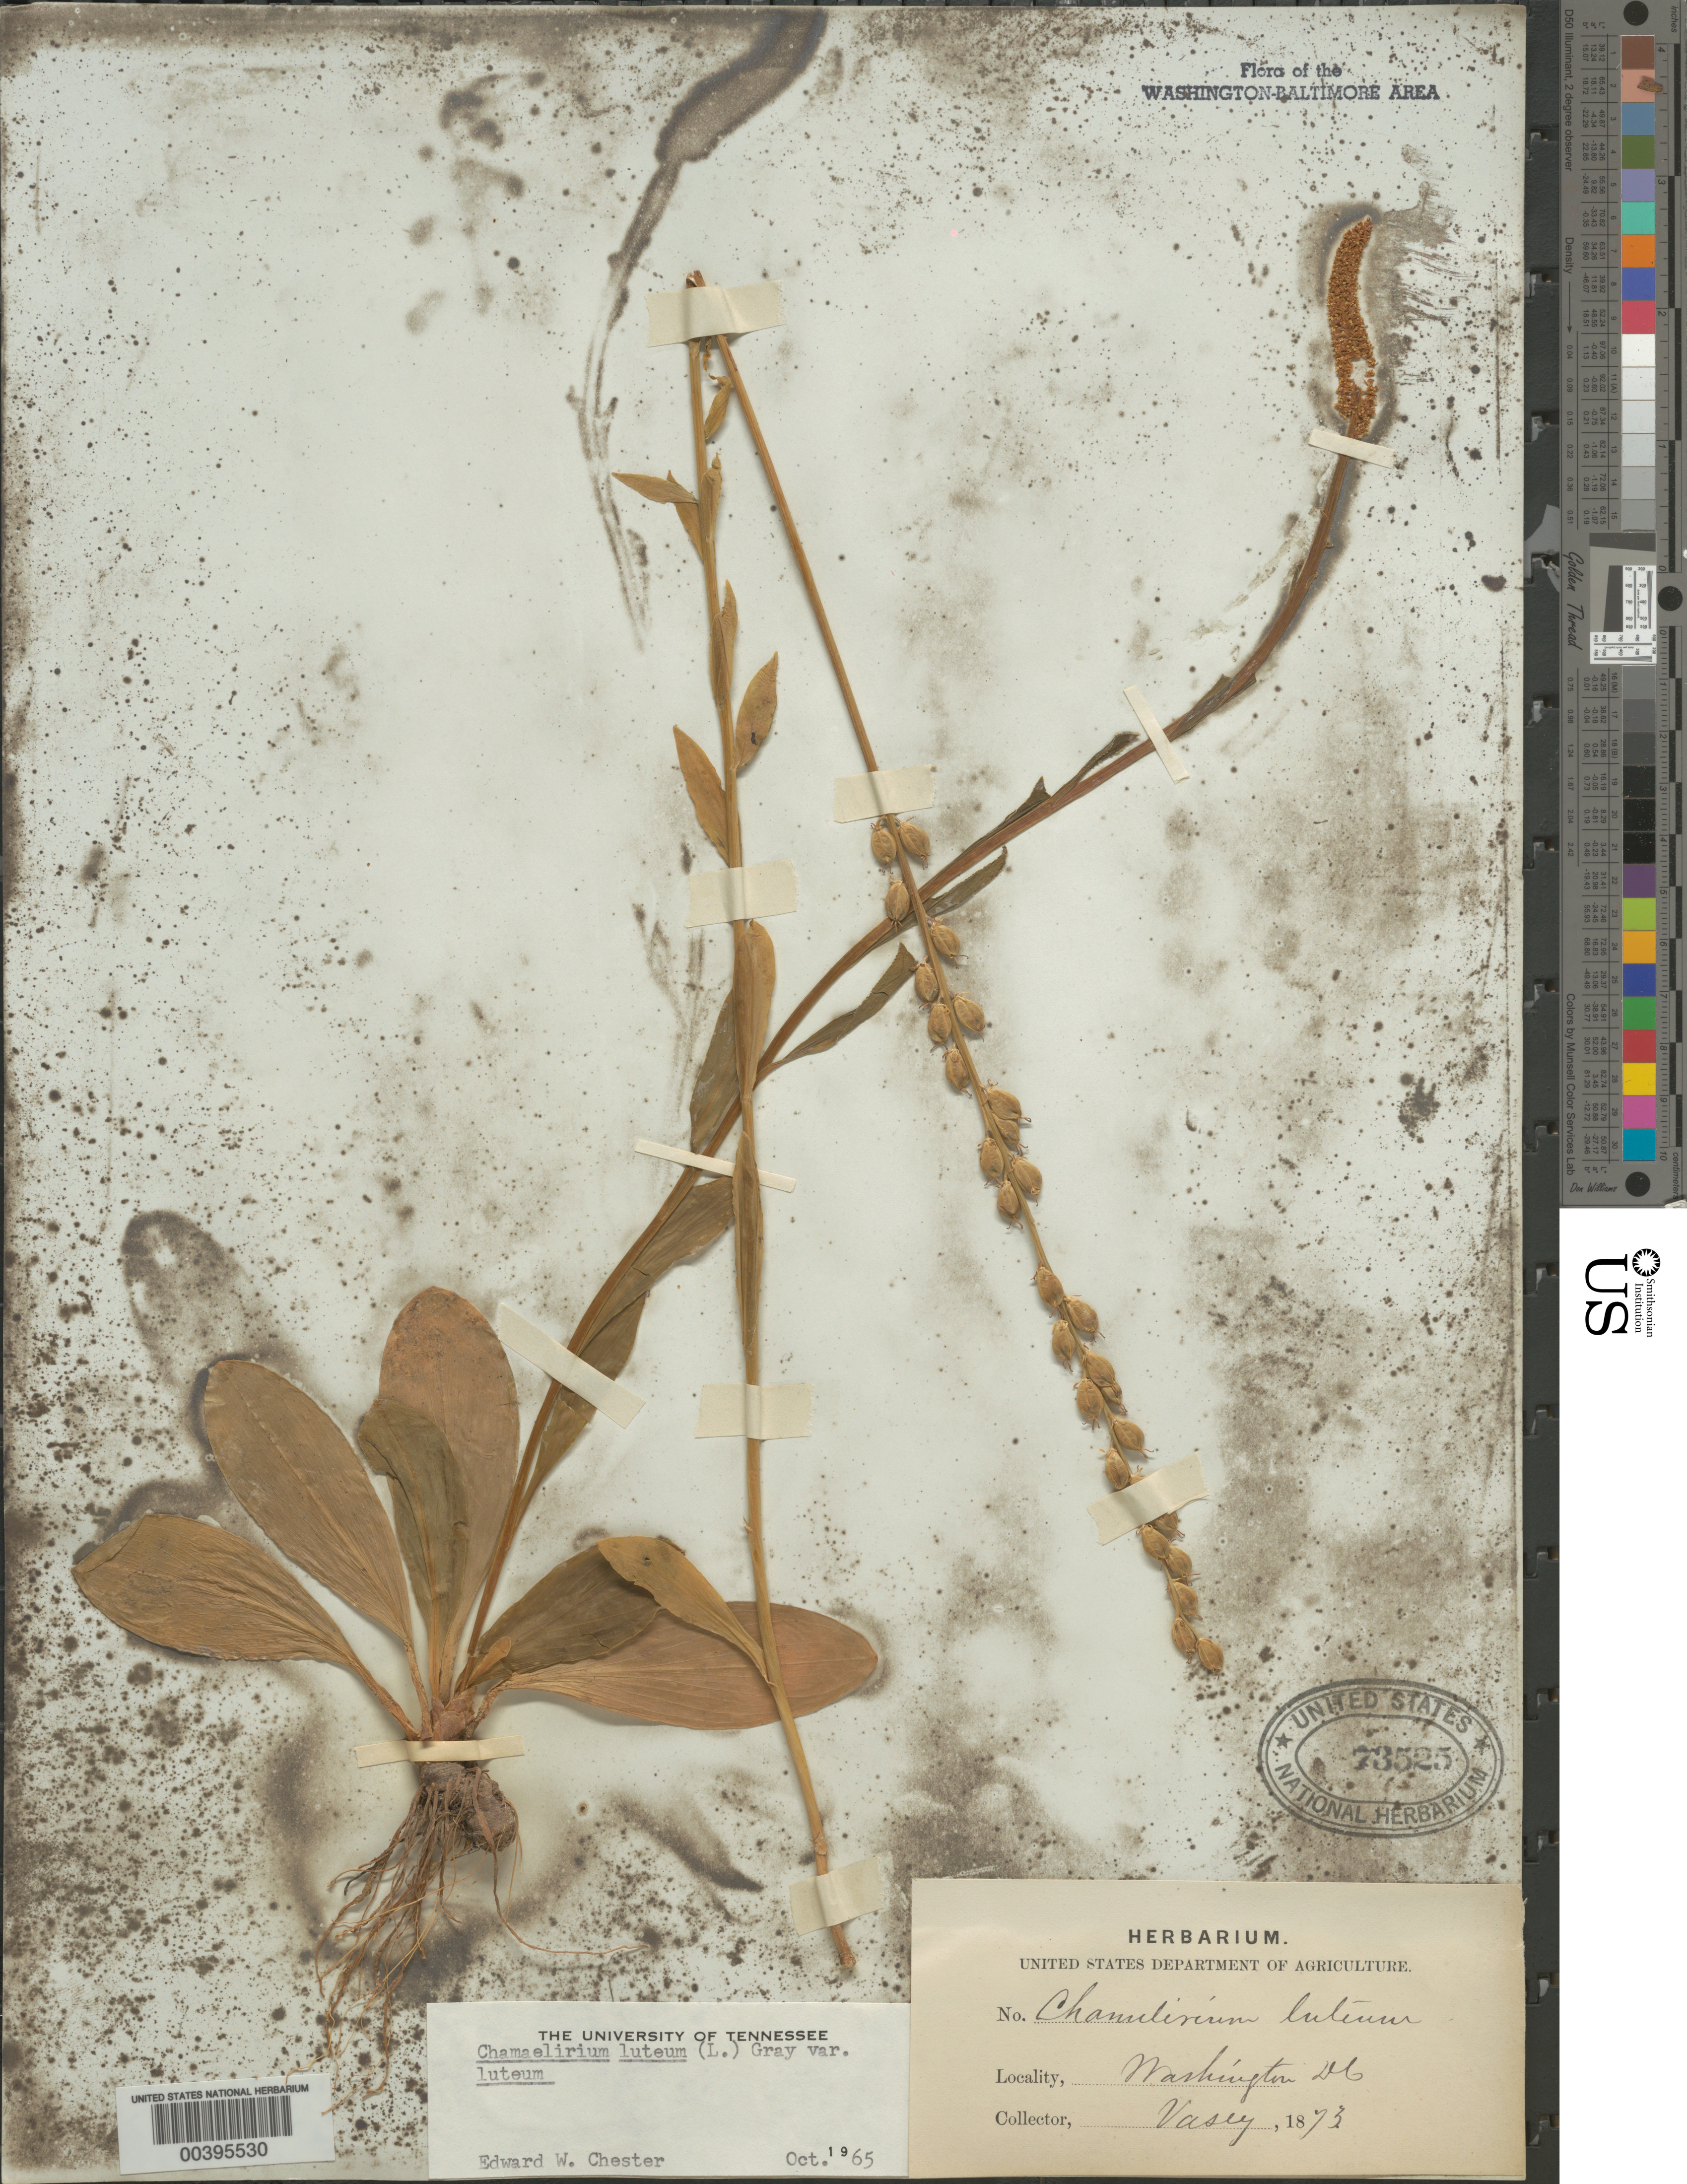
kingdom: Plantae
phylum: Tracheophyta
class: Liliopsida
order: Liliales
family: Melanthiaceae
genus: Chamaelirium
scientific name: Chamaelirium luteum var. luteum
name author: (L.) A. Gray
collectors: G. R. Vasey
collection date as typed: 1873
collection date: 1873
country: United States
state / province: District of Columbia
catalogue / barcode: US 73525